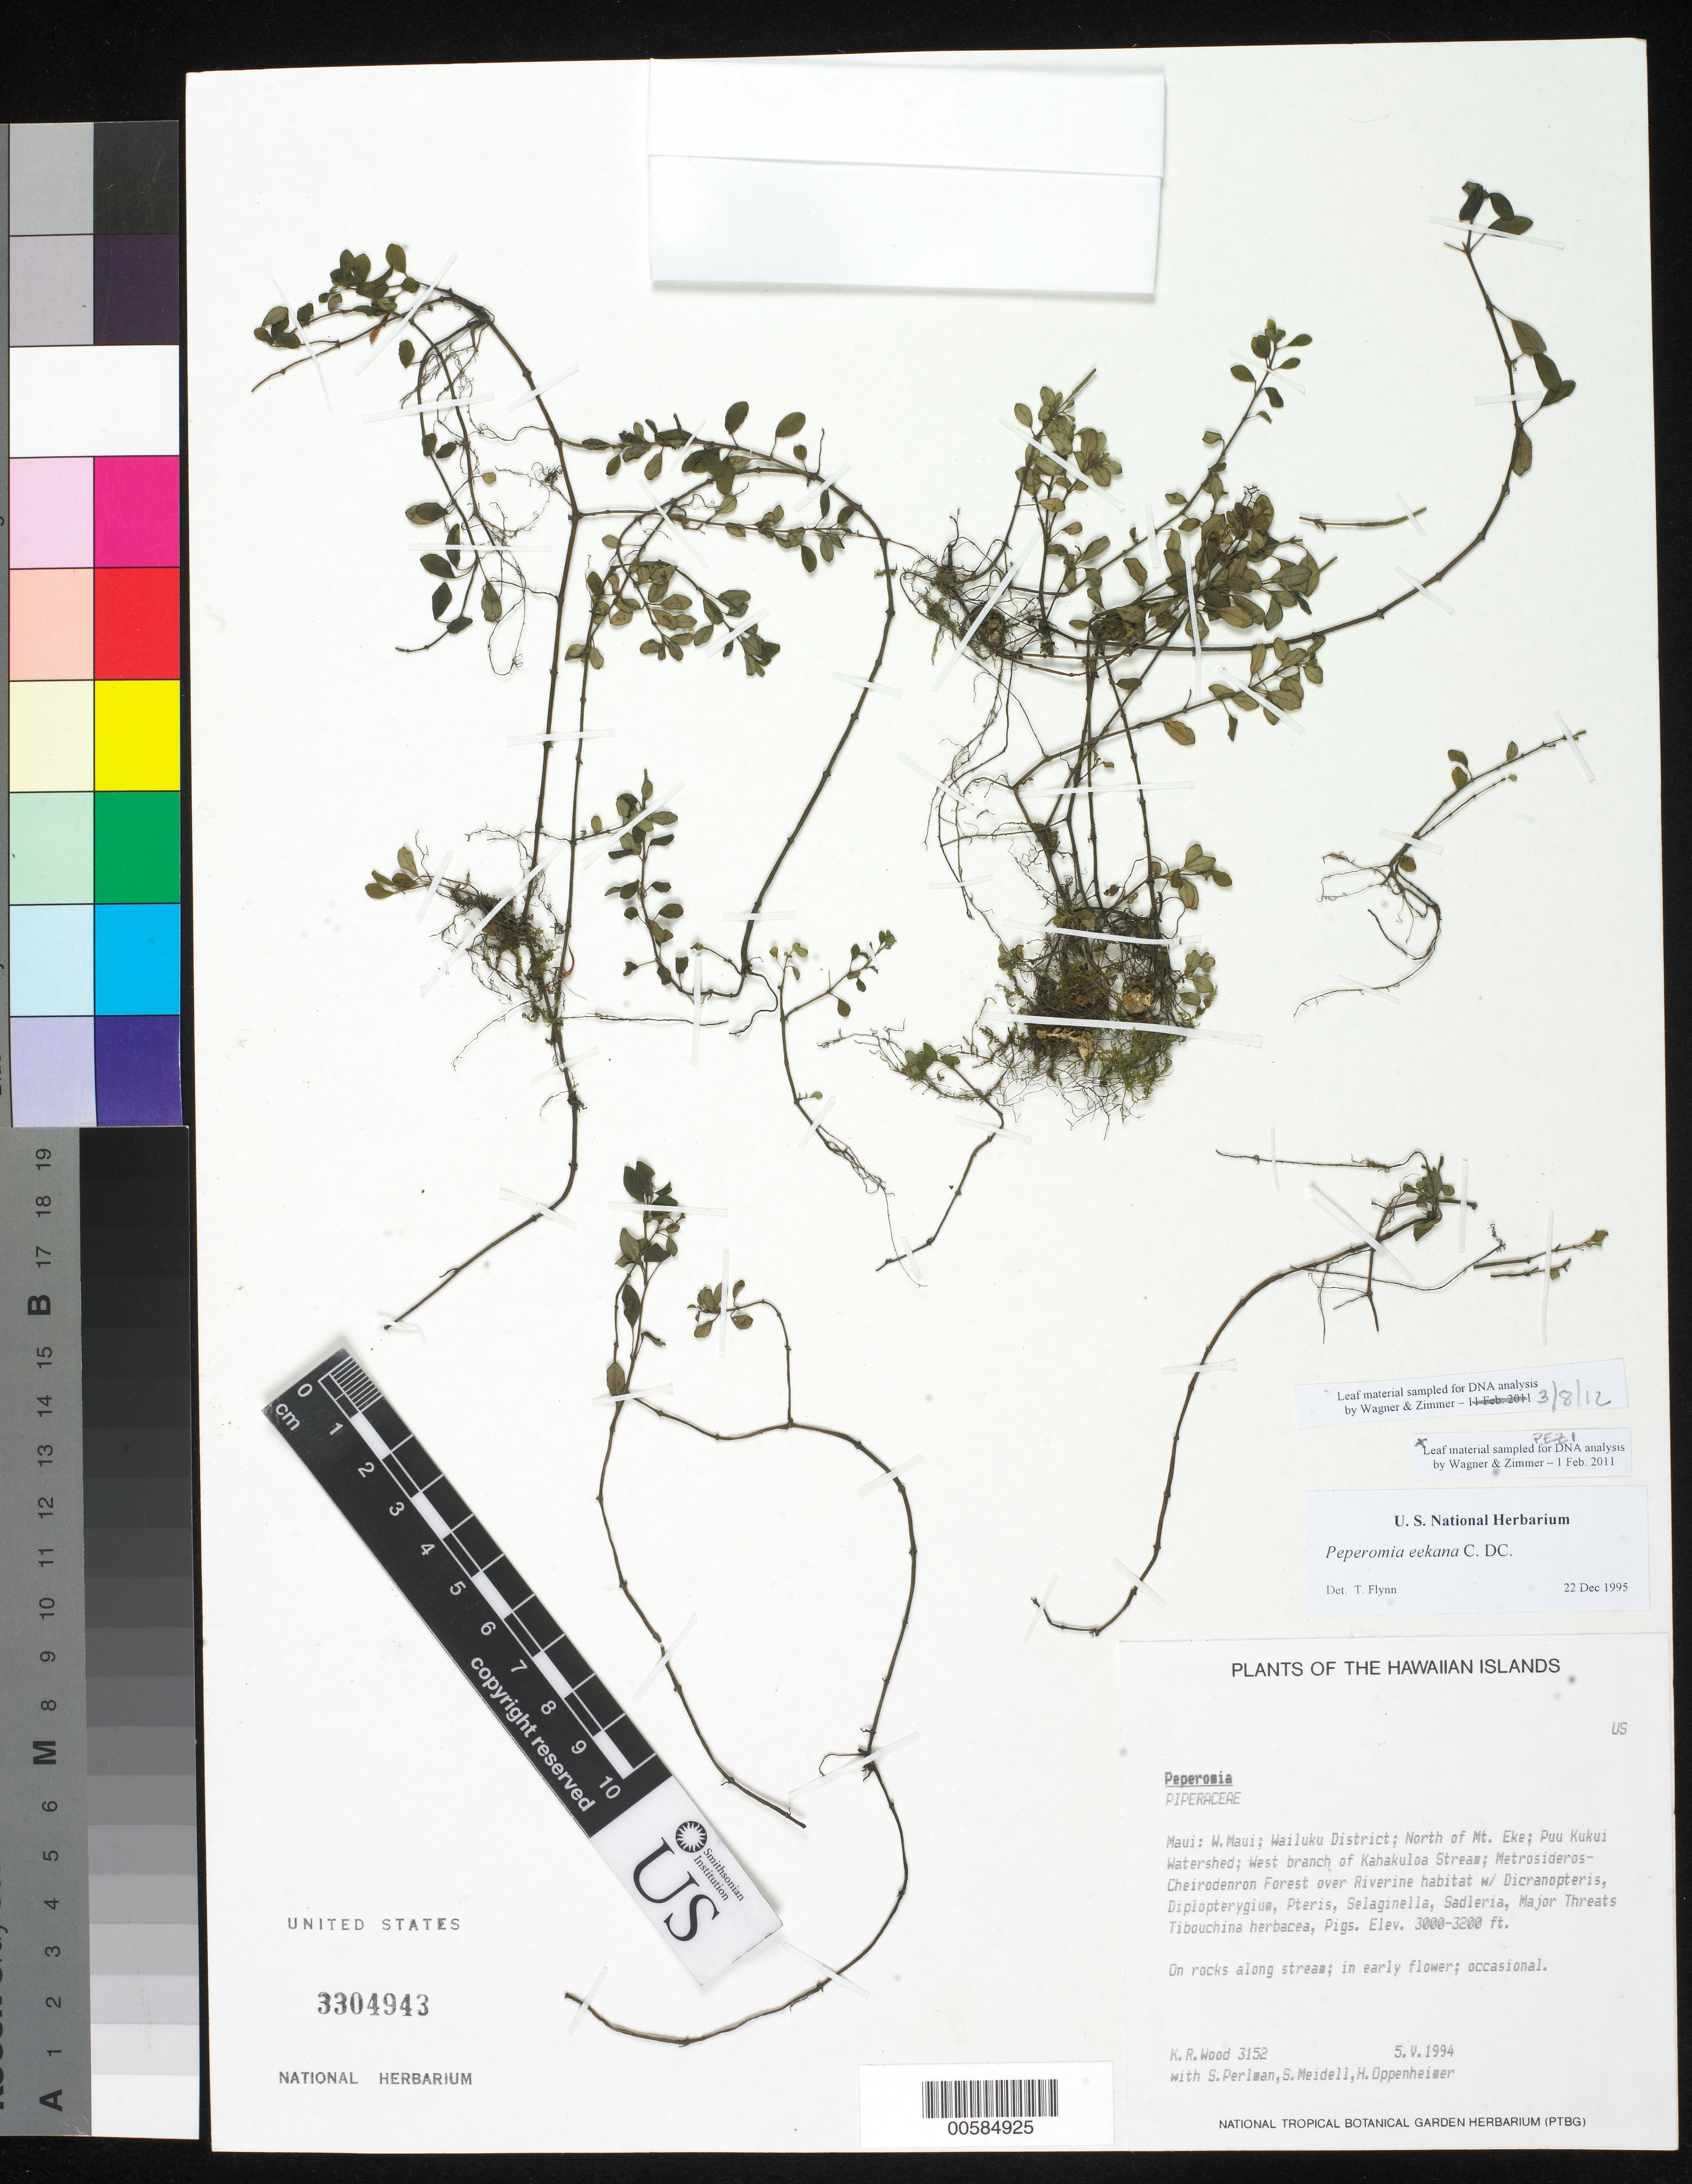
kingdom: Plantae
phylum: Tracheophyta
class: Magnoliopsida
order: Piperales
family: Piperaceae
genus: Peperomia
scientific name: Peperomia eekana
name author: C. DC.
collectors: K. R. Wood, S. P. Perlman, S. Meidell & H. Oppenheimer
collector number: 3152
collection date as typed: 5 May 1994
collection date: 1994-05-05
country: United States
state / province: Hawaii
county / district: Maui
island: Maui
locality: W Maui; Wailuku Dist; N of Mt Eke; Puu Kukui Watershed; W branch of Kahakuloa Stream.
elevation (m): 914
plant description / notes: Leaf material sampled for DNA analysis byt WEagner & Zimmer - 1 Feb 2011; Leaf material sampled for DNA analysis byt WEagner & Zimmer - 8 Mar 2012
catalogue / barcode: US 3304943